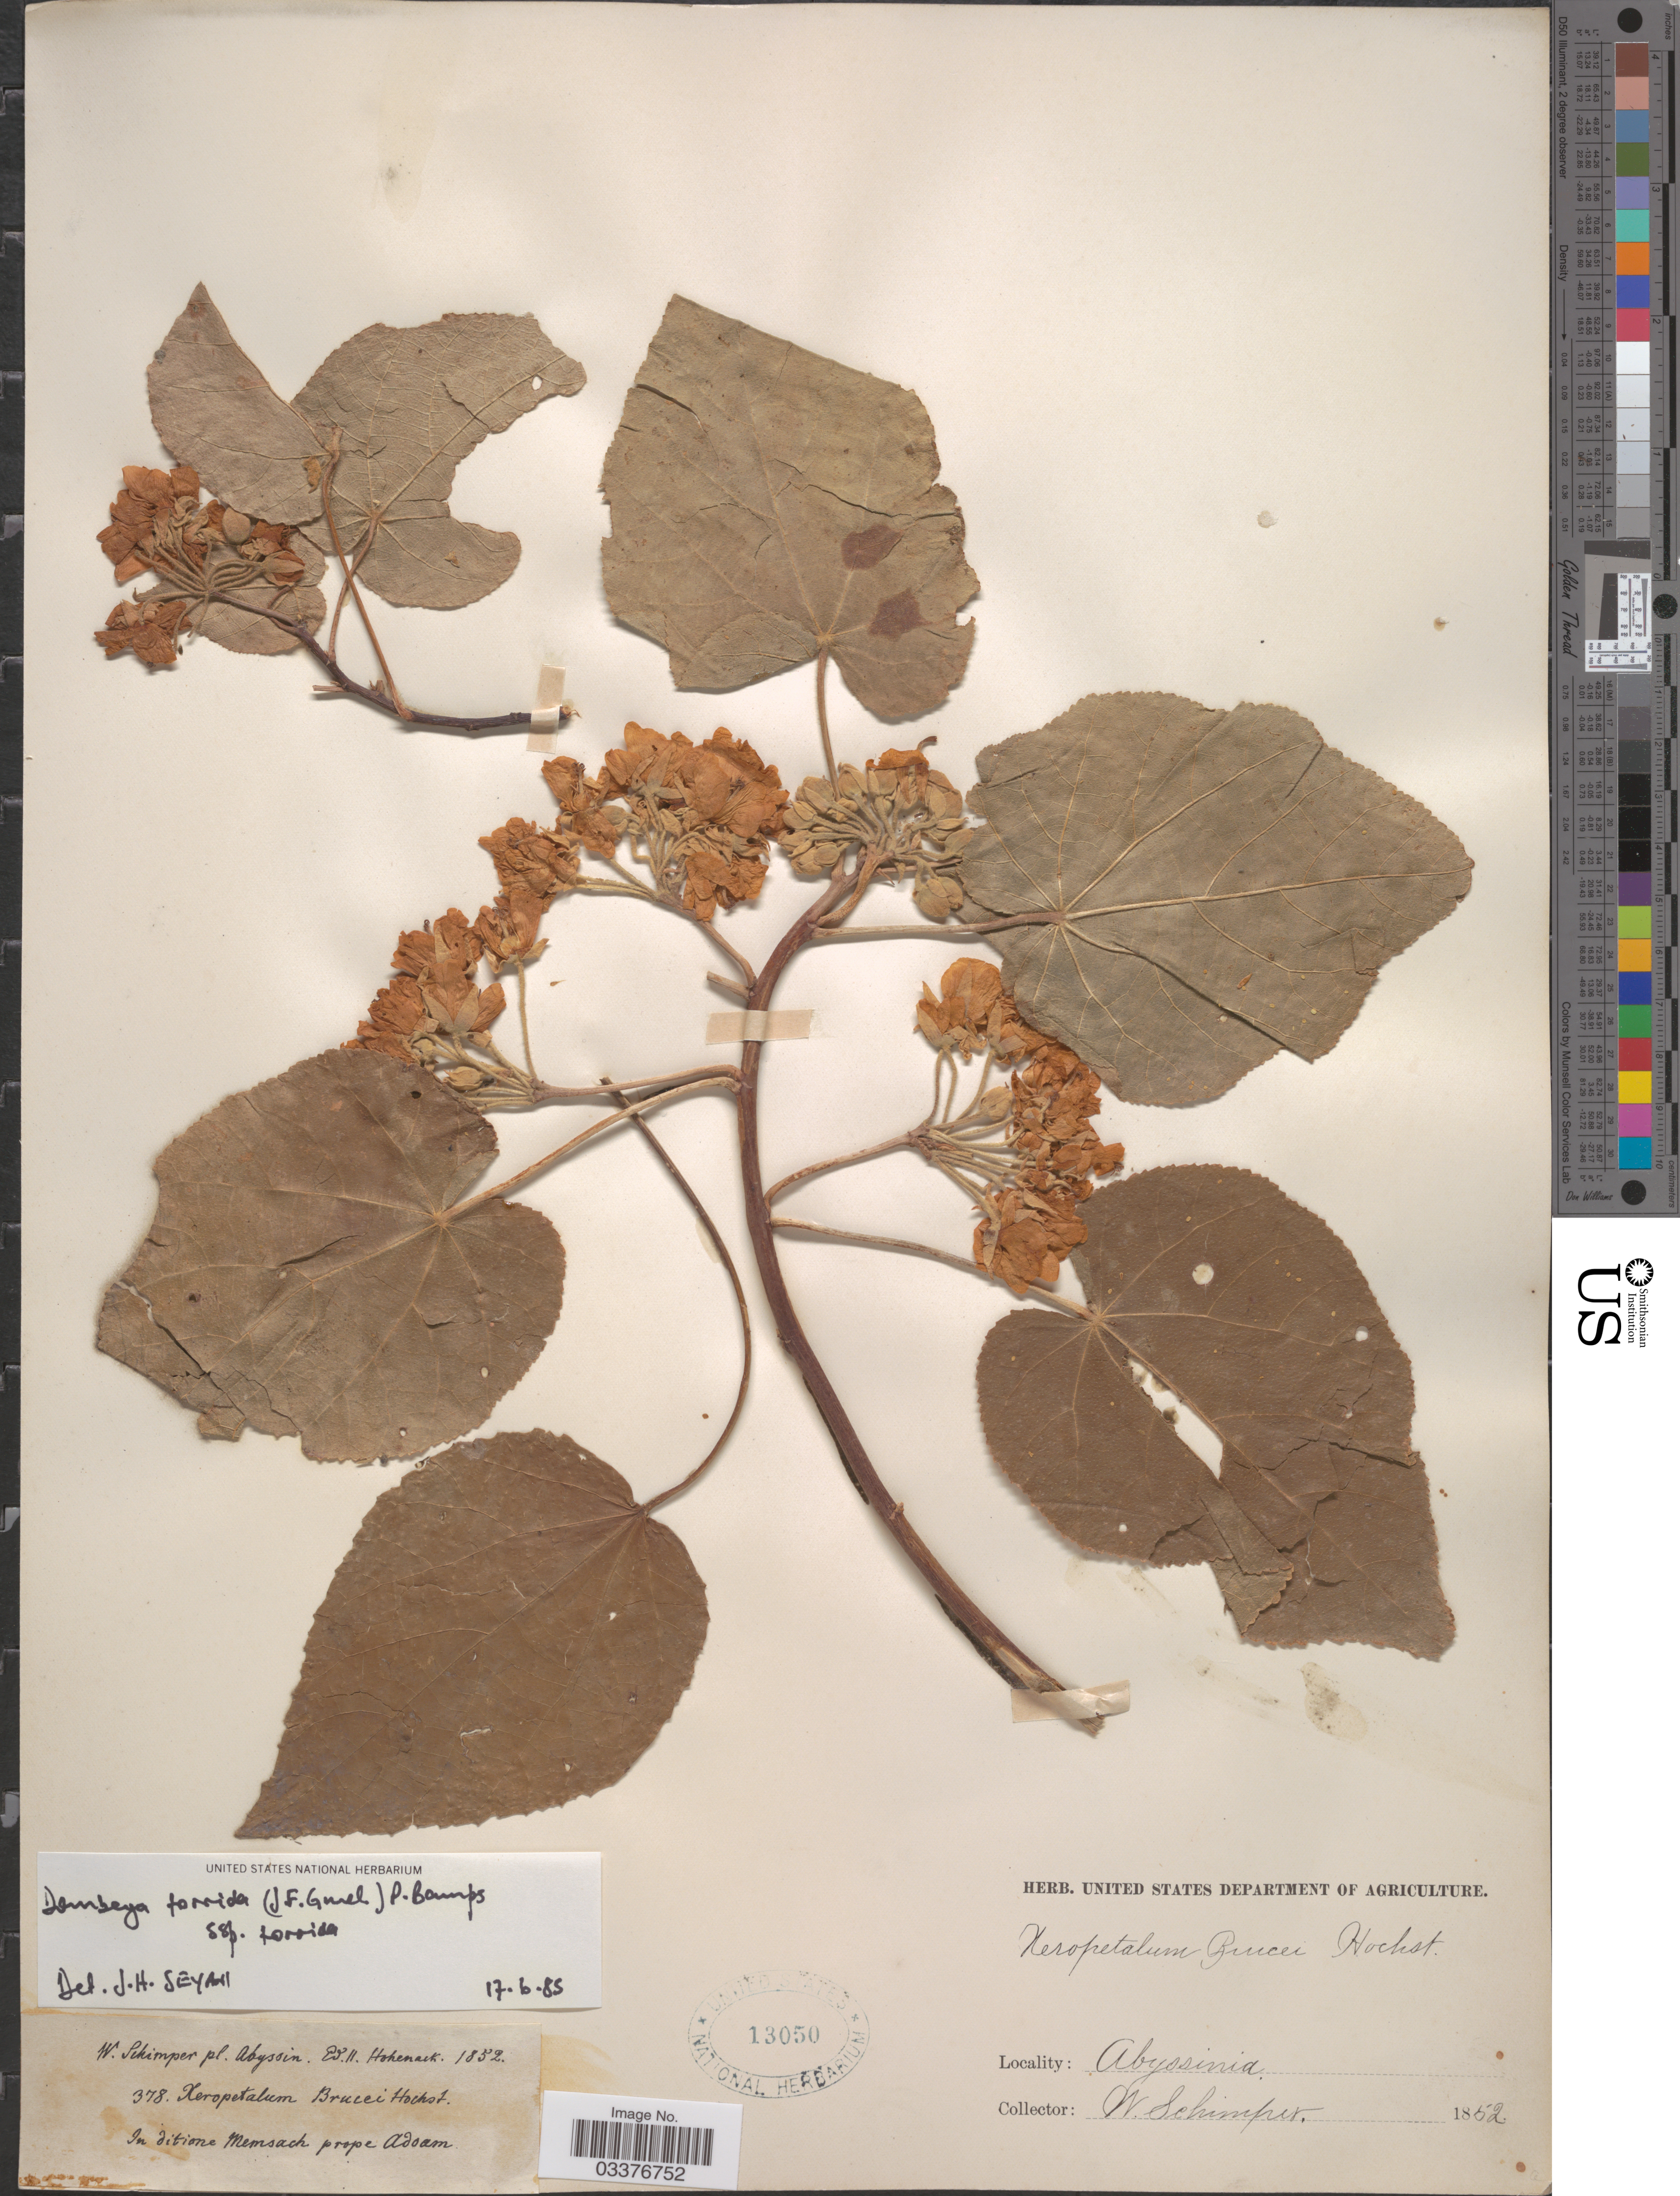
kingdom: Plantae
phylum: Tracheophyta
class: Magnoliopsida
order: Malvales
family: Malvaceae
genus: Dombeya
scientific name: Dombeya torrida subsp. torrida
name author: (J.F. Gmel.) Bamps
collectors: W. Schimper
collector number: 378?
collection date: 1852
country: Ethiopia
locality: Abyssinia.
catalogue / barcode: US 13050